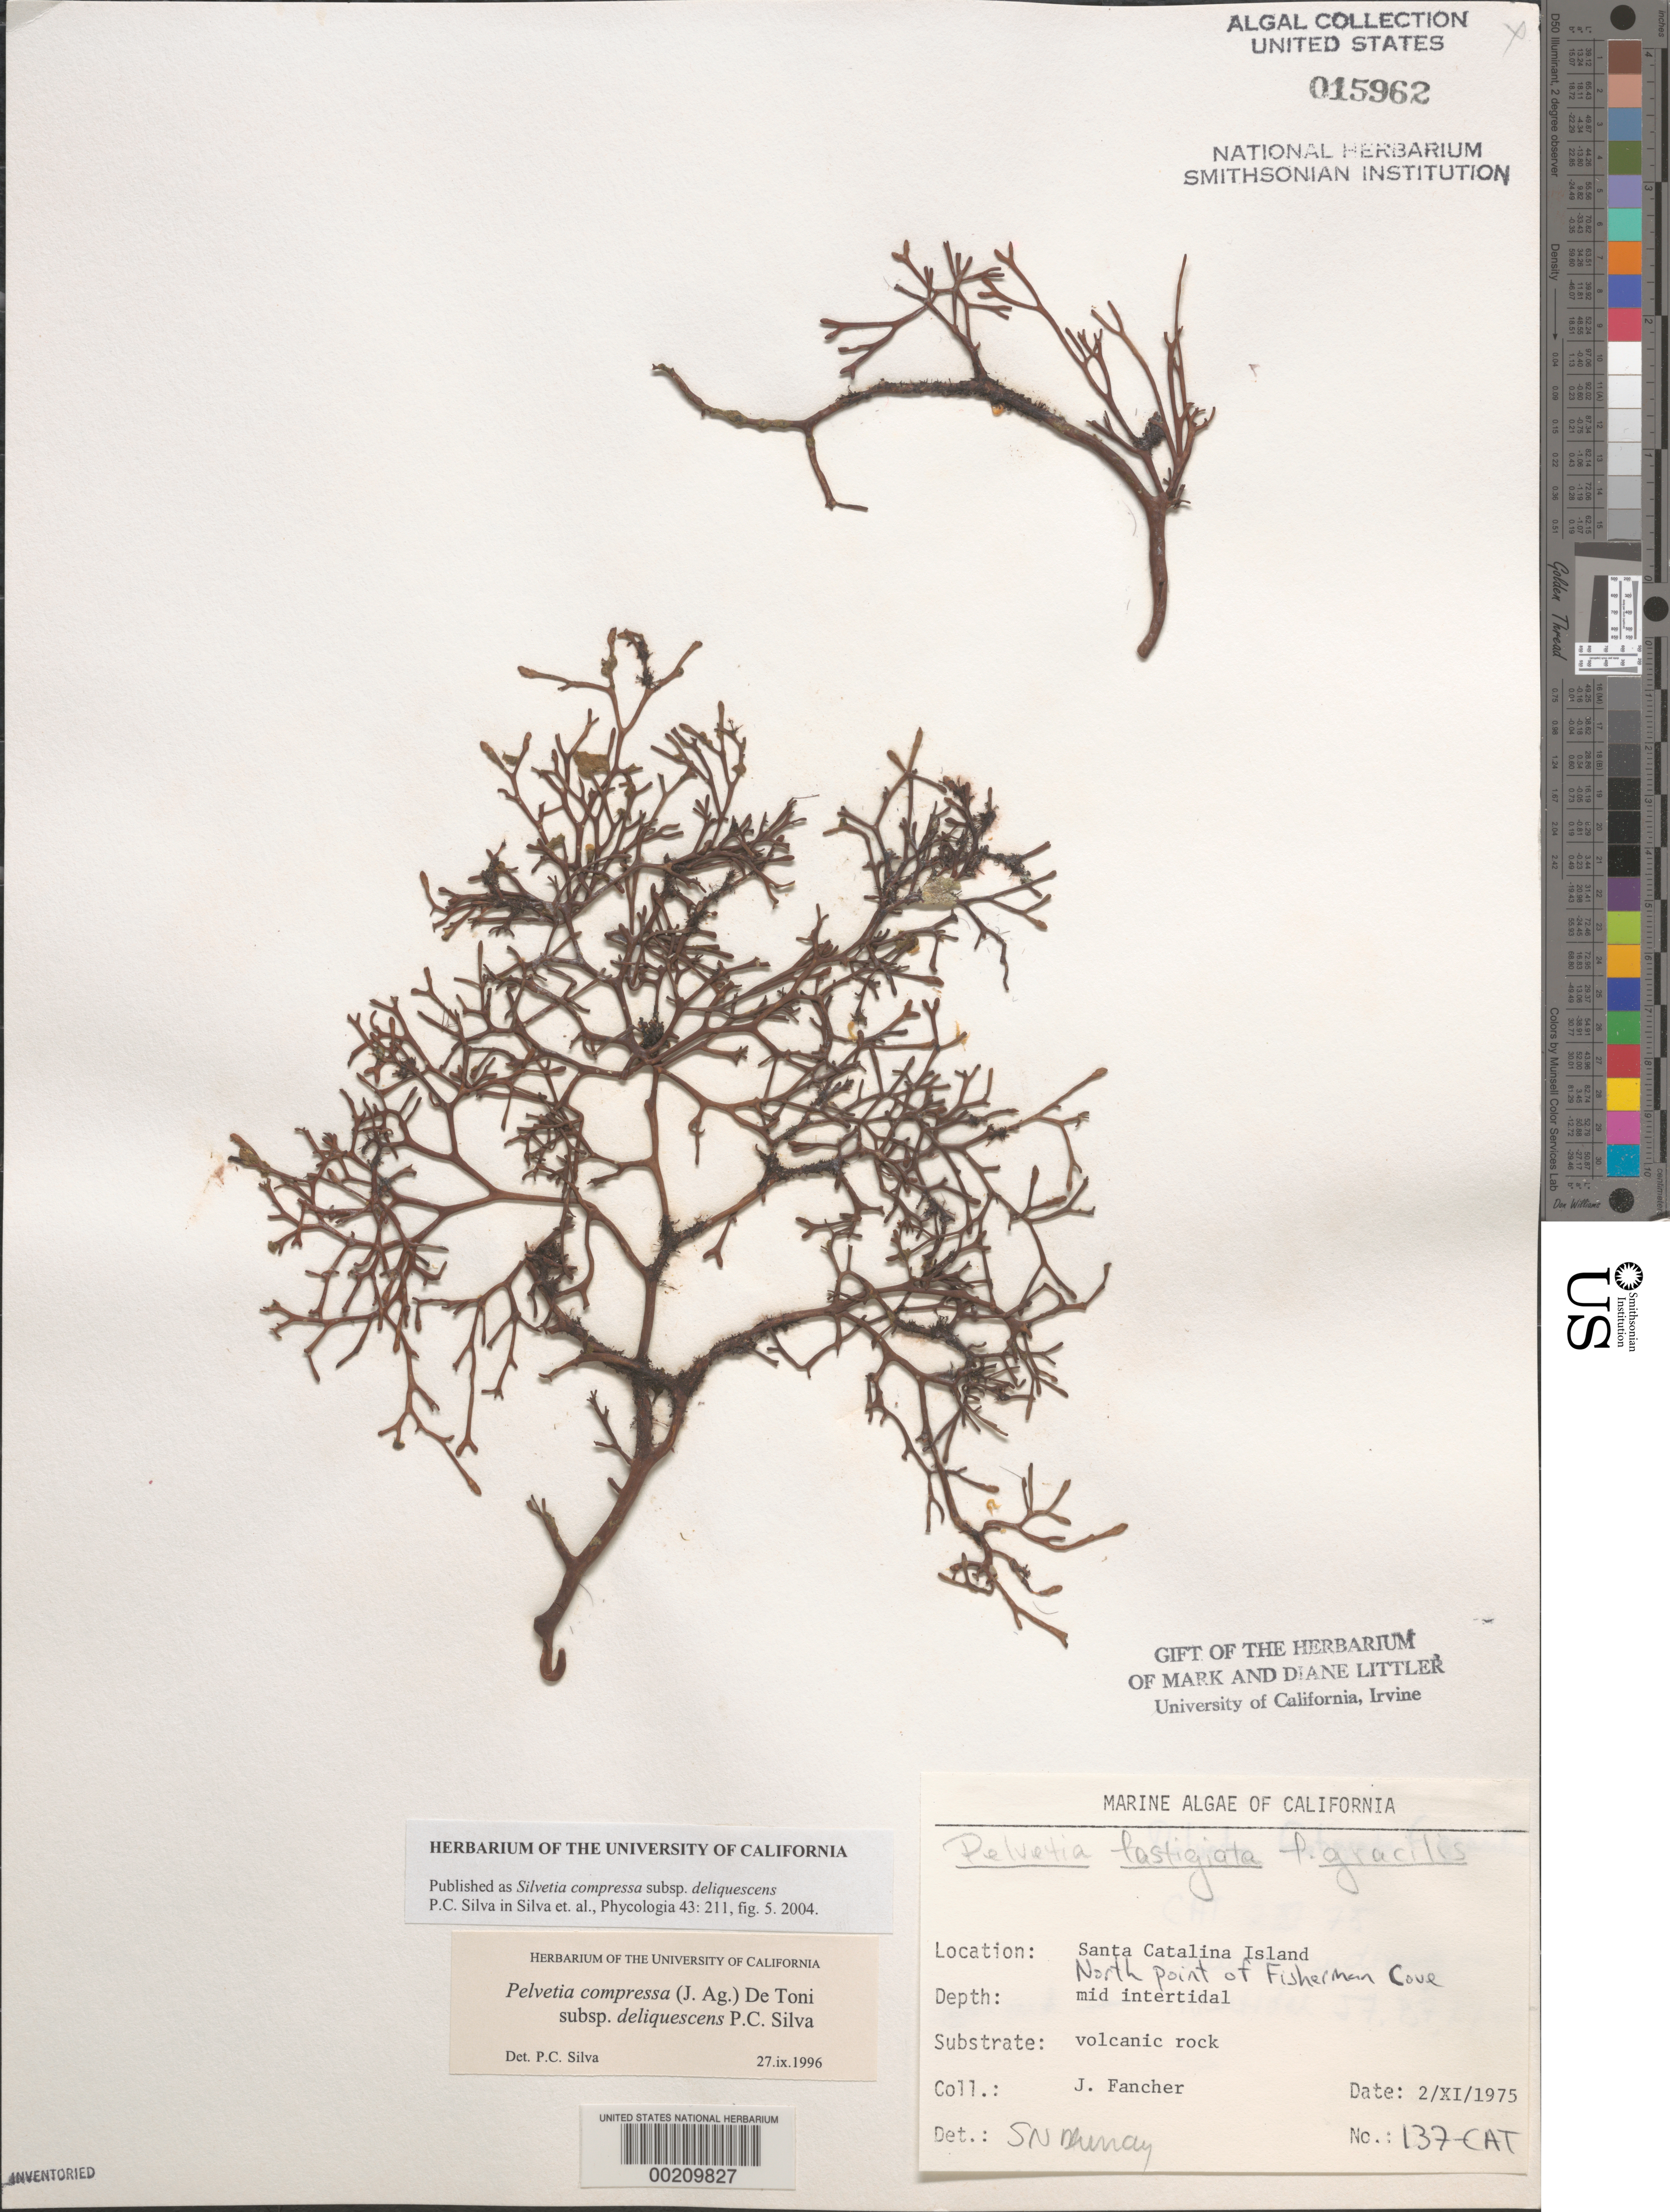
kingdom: Chromista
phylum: Ochrophyta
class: Phaeophyceae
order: Fucales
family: Fucaceae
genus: Silvetia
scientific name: Silvetia compressa subsp. deliquescens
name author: P.C. Silva in P.C. Silva et al.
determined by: Silva, P. C.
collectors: J. Fancher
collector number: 137-CAT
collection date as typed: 02 Nov 1975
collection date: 1975-11-02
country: United States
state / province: California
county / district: Los Angeles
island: Santa Catalina Island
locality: Fishermen Cove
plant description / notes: BLM-SOCALBIGHT Rocky Intertidal Survey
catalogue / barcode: US 15962